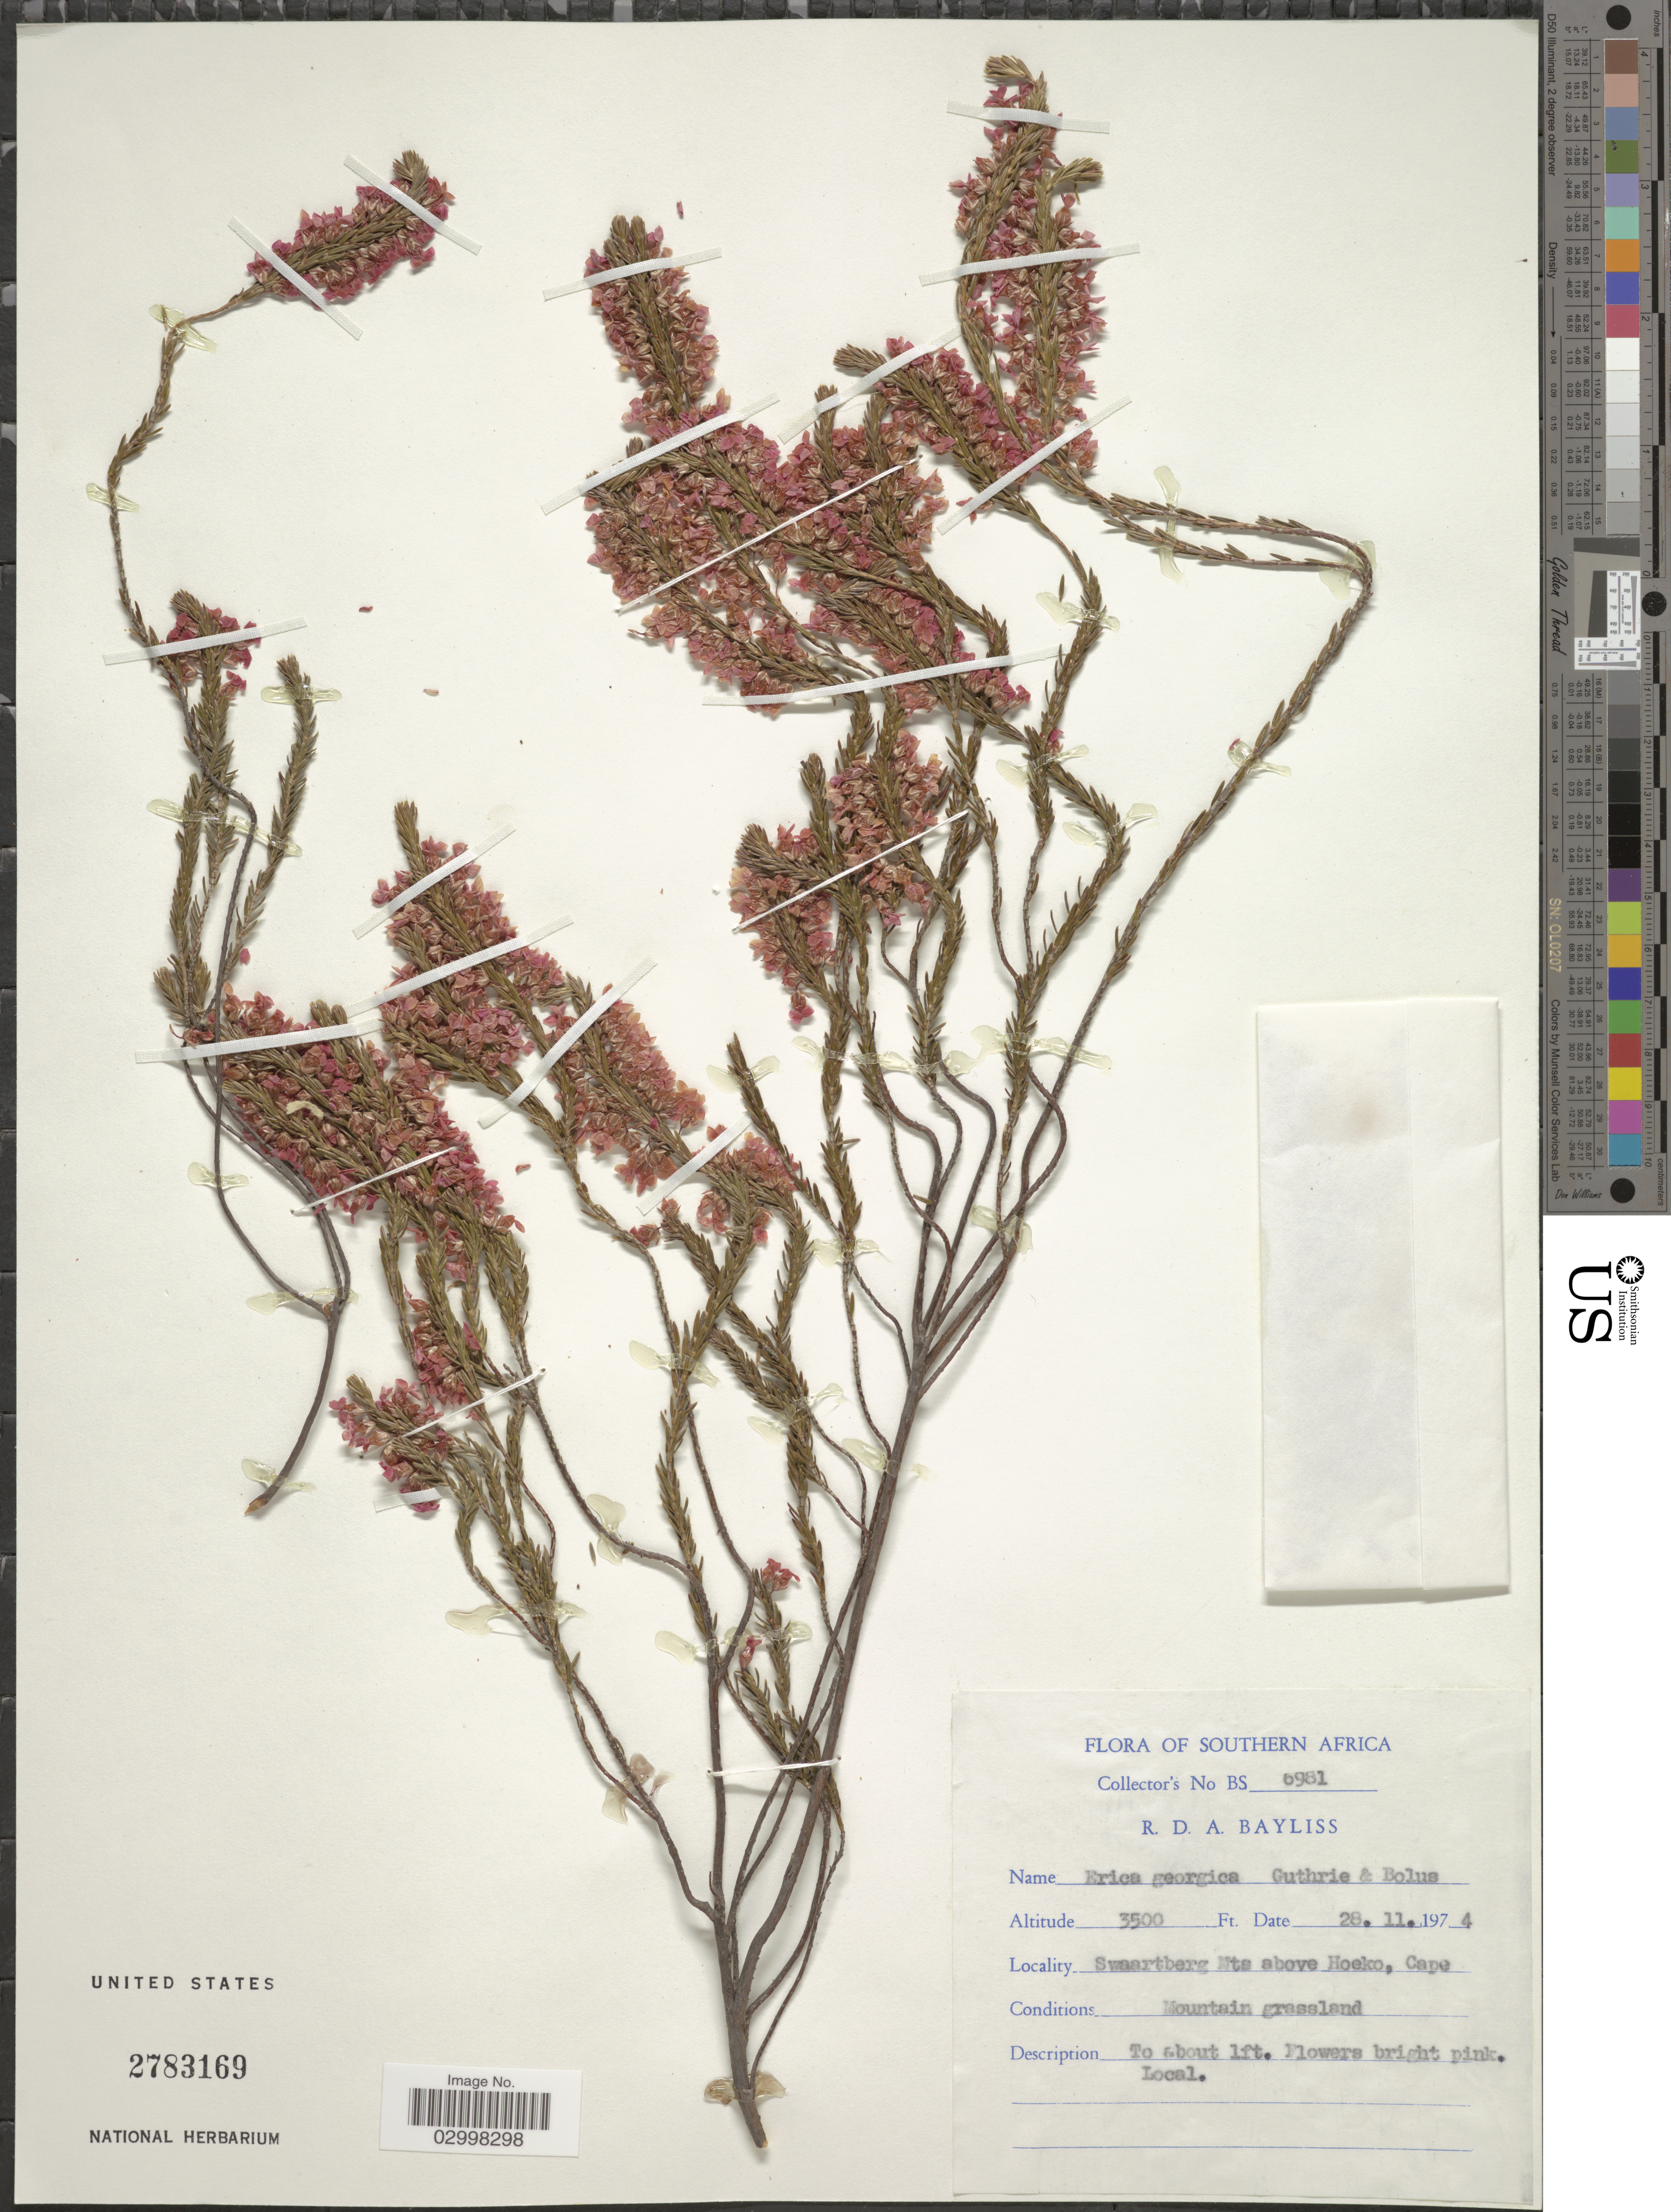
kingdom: Plantae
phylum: Tracheophyta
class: Magnoliopsida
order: Ericales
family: Ericaceae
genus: Erica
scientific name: Erica georgica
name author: Guthrie & Bolus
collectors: R. Bayliss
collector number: BS 6981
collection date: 1974-11-28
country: South Africa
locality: Southern Africa. Swaartberg Mts above Hoeko, Cape. Mountain grasslands.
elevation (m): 1067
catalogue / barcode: US 2783169